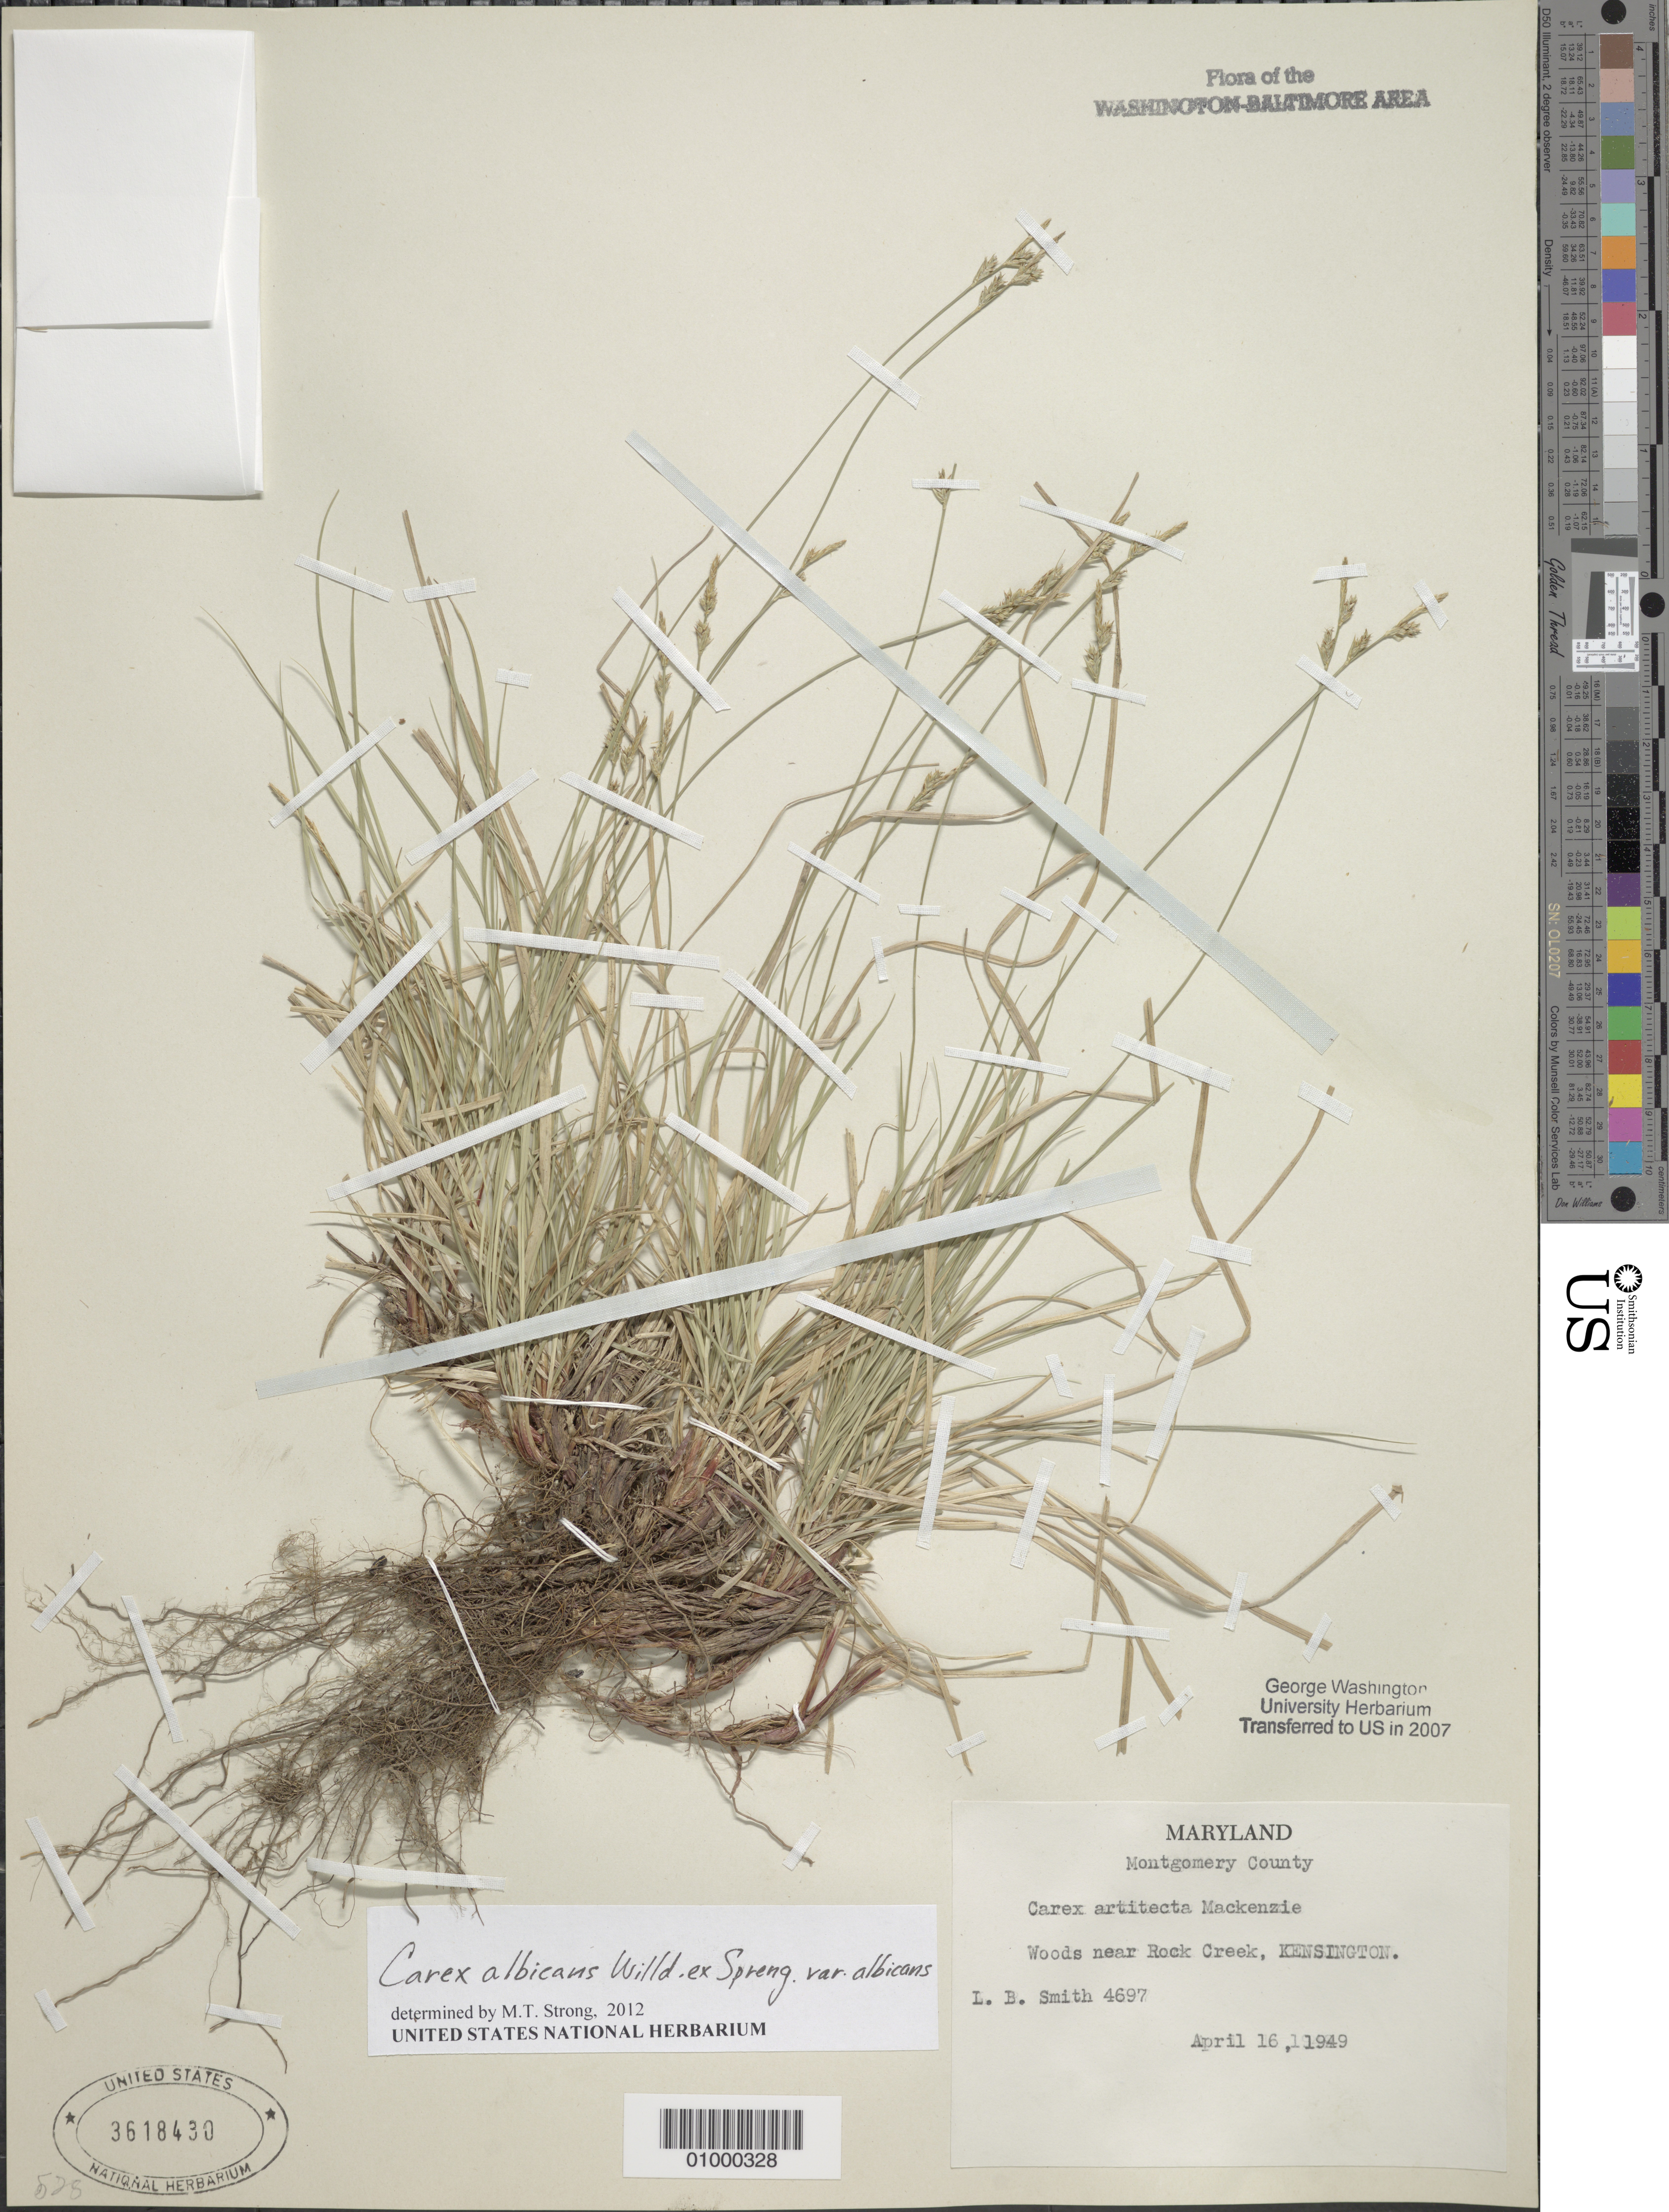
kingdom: Plantae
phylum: Tracheophyta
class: Liliopsida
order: Poales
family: Cyperaceae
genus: Carex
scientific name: Carex albicans var. albicans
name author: Willd. ex Spreng.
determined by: Strong, M. T.; Acevedo-Rodríguez, P.; Carrington, C. M.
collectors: L. Smith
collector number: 4697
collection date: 1949-04-16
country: United States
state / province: Maryland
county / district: Montgomery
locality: Woods near Rock Creek, KENSINGTON.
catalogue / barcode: US 3618430